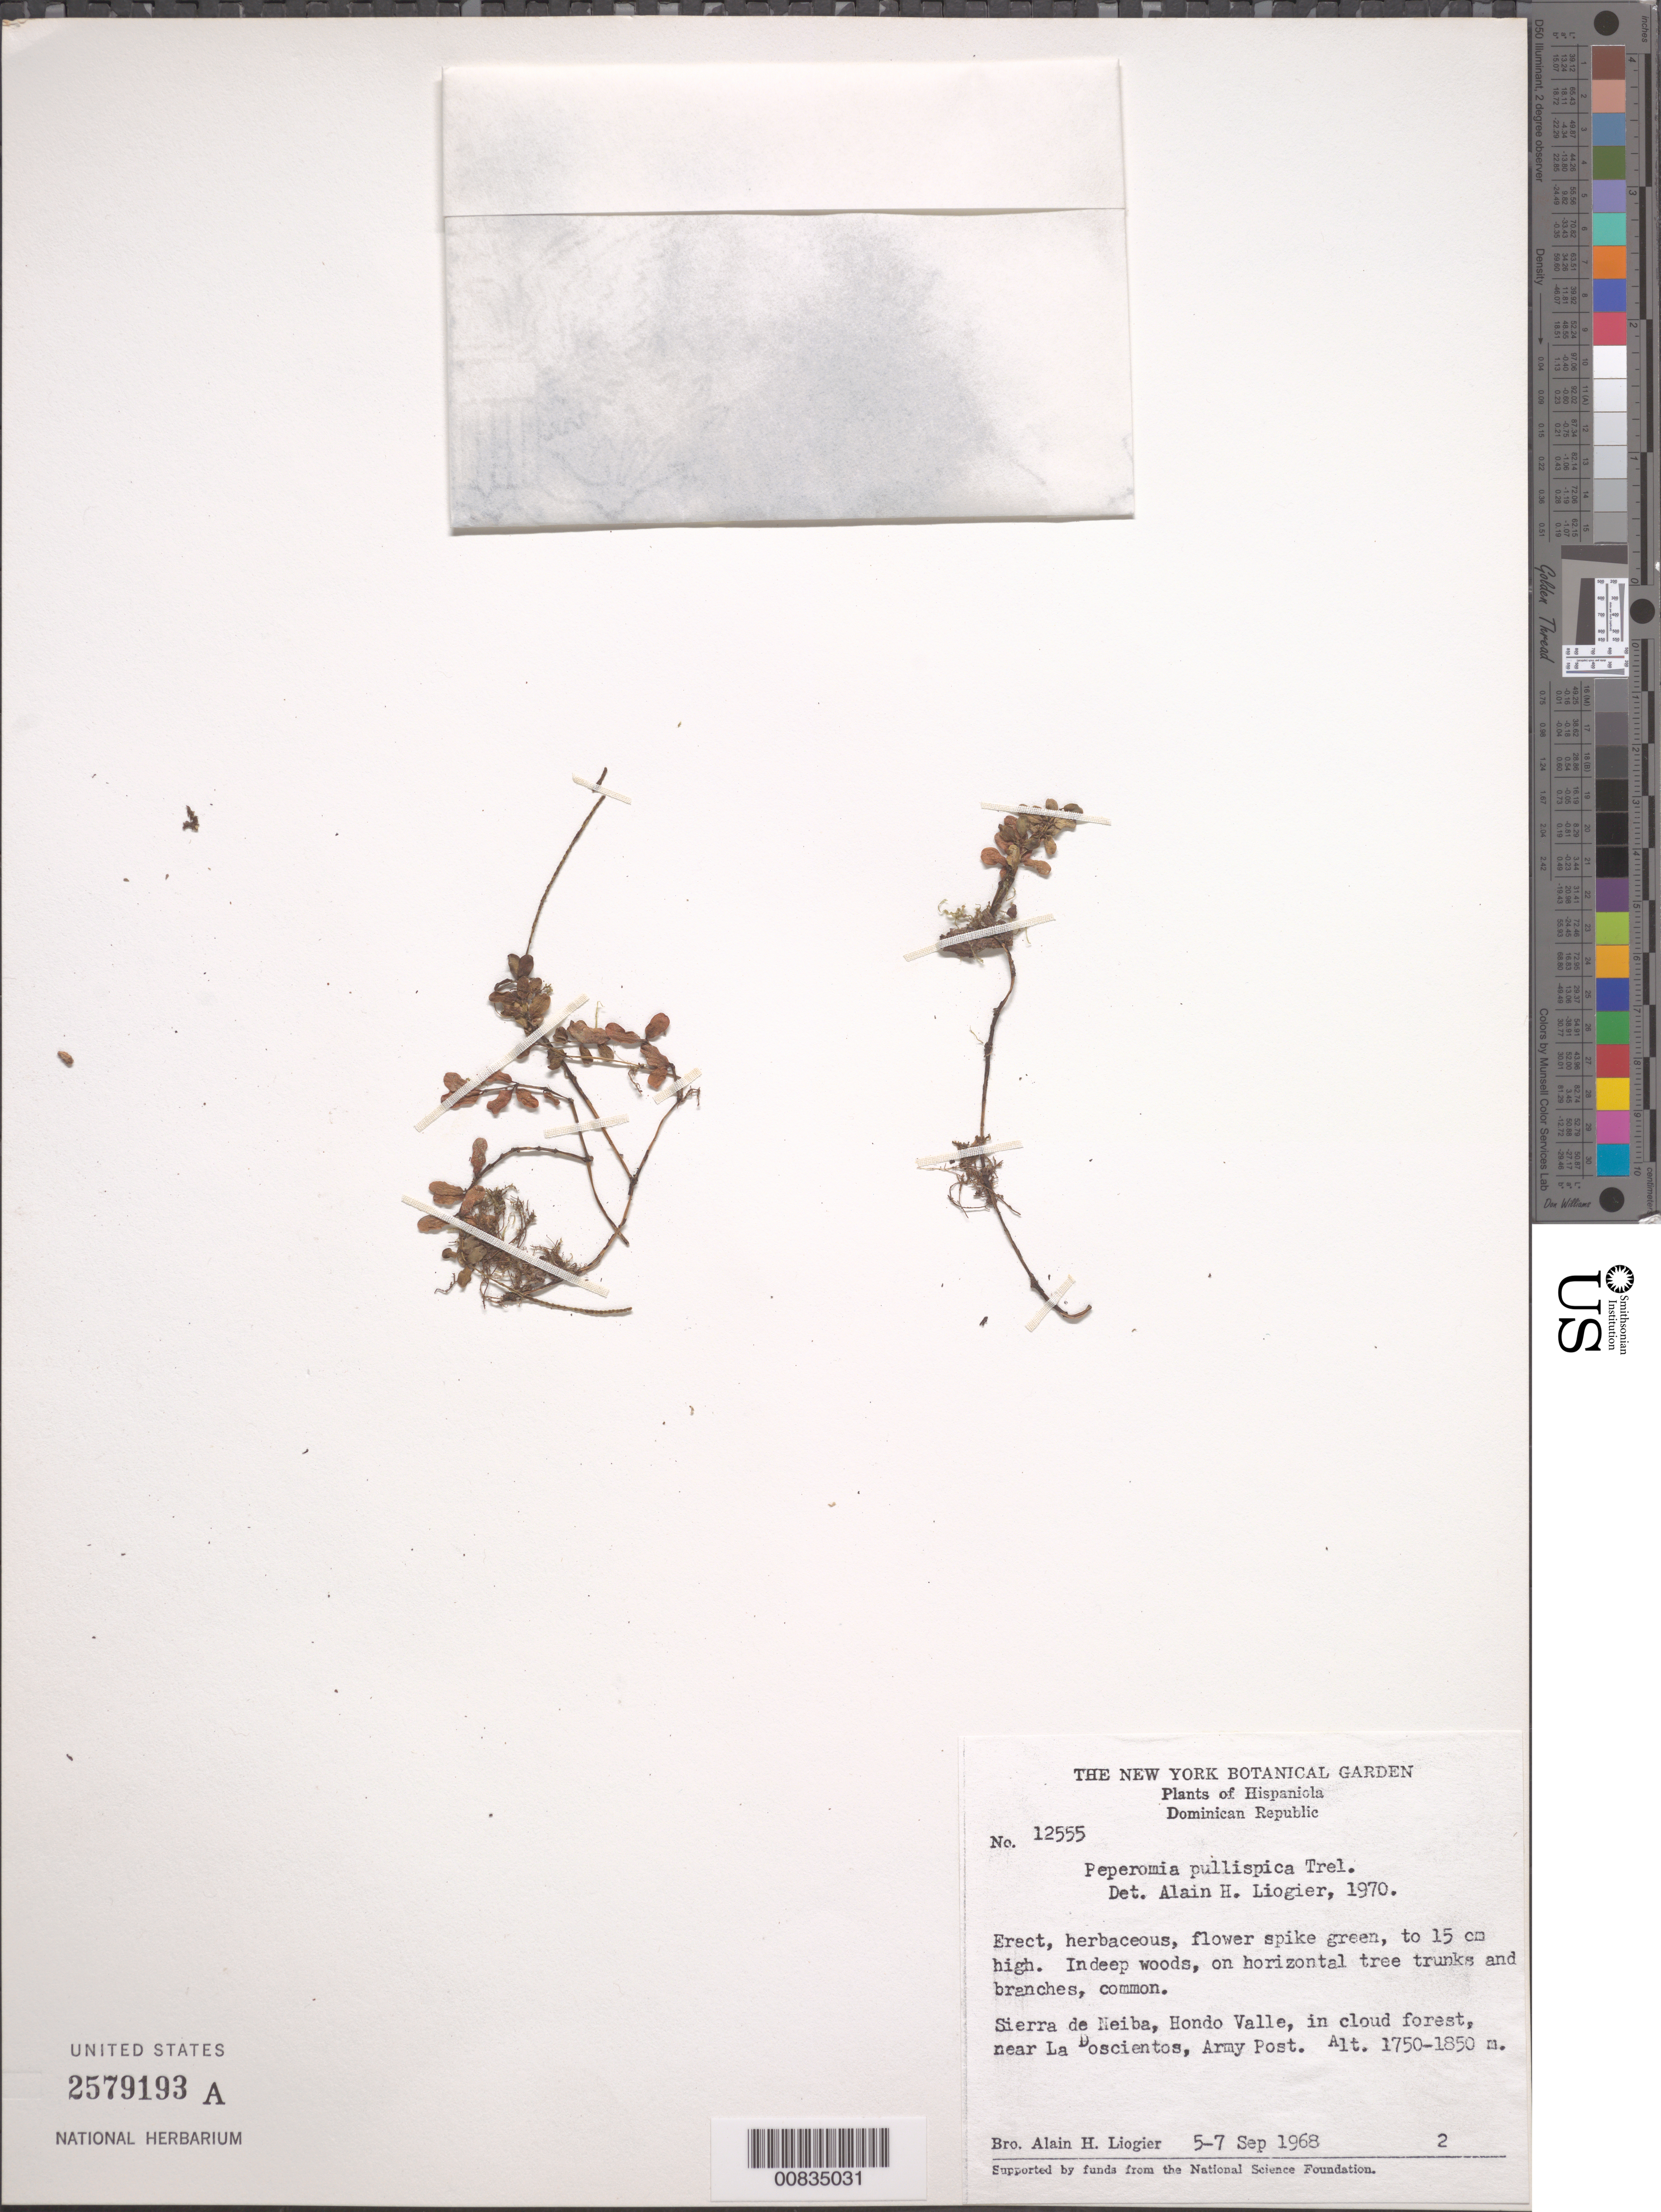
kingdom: Plantae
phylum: Tracheophyta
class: Magnoliopsida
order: Piperales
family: Piperaceae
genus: Peperomia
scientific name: Peperomia pullispica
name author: Trel.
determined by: Liogier, Alain H.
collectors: A. H. Liogier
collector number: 12555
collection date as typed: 05 Sep 1968 to 07 Sep 1968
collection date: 1968-09-05/1968-09-07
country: Dominican Republic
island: Hispaniola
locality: Sierra de Neiba, Hondo Valle, near La Doscientos, Army Post.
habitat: On horizontal tree trunks and branches, in deep woods in cloud forest.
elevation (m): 1750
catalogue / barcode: US 2579193A